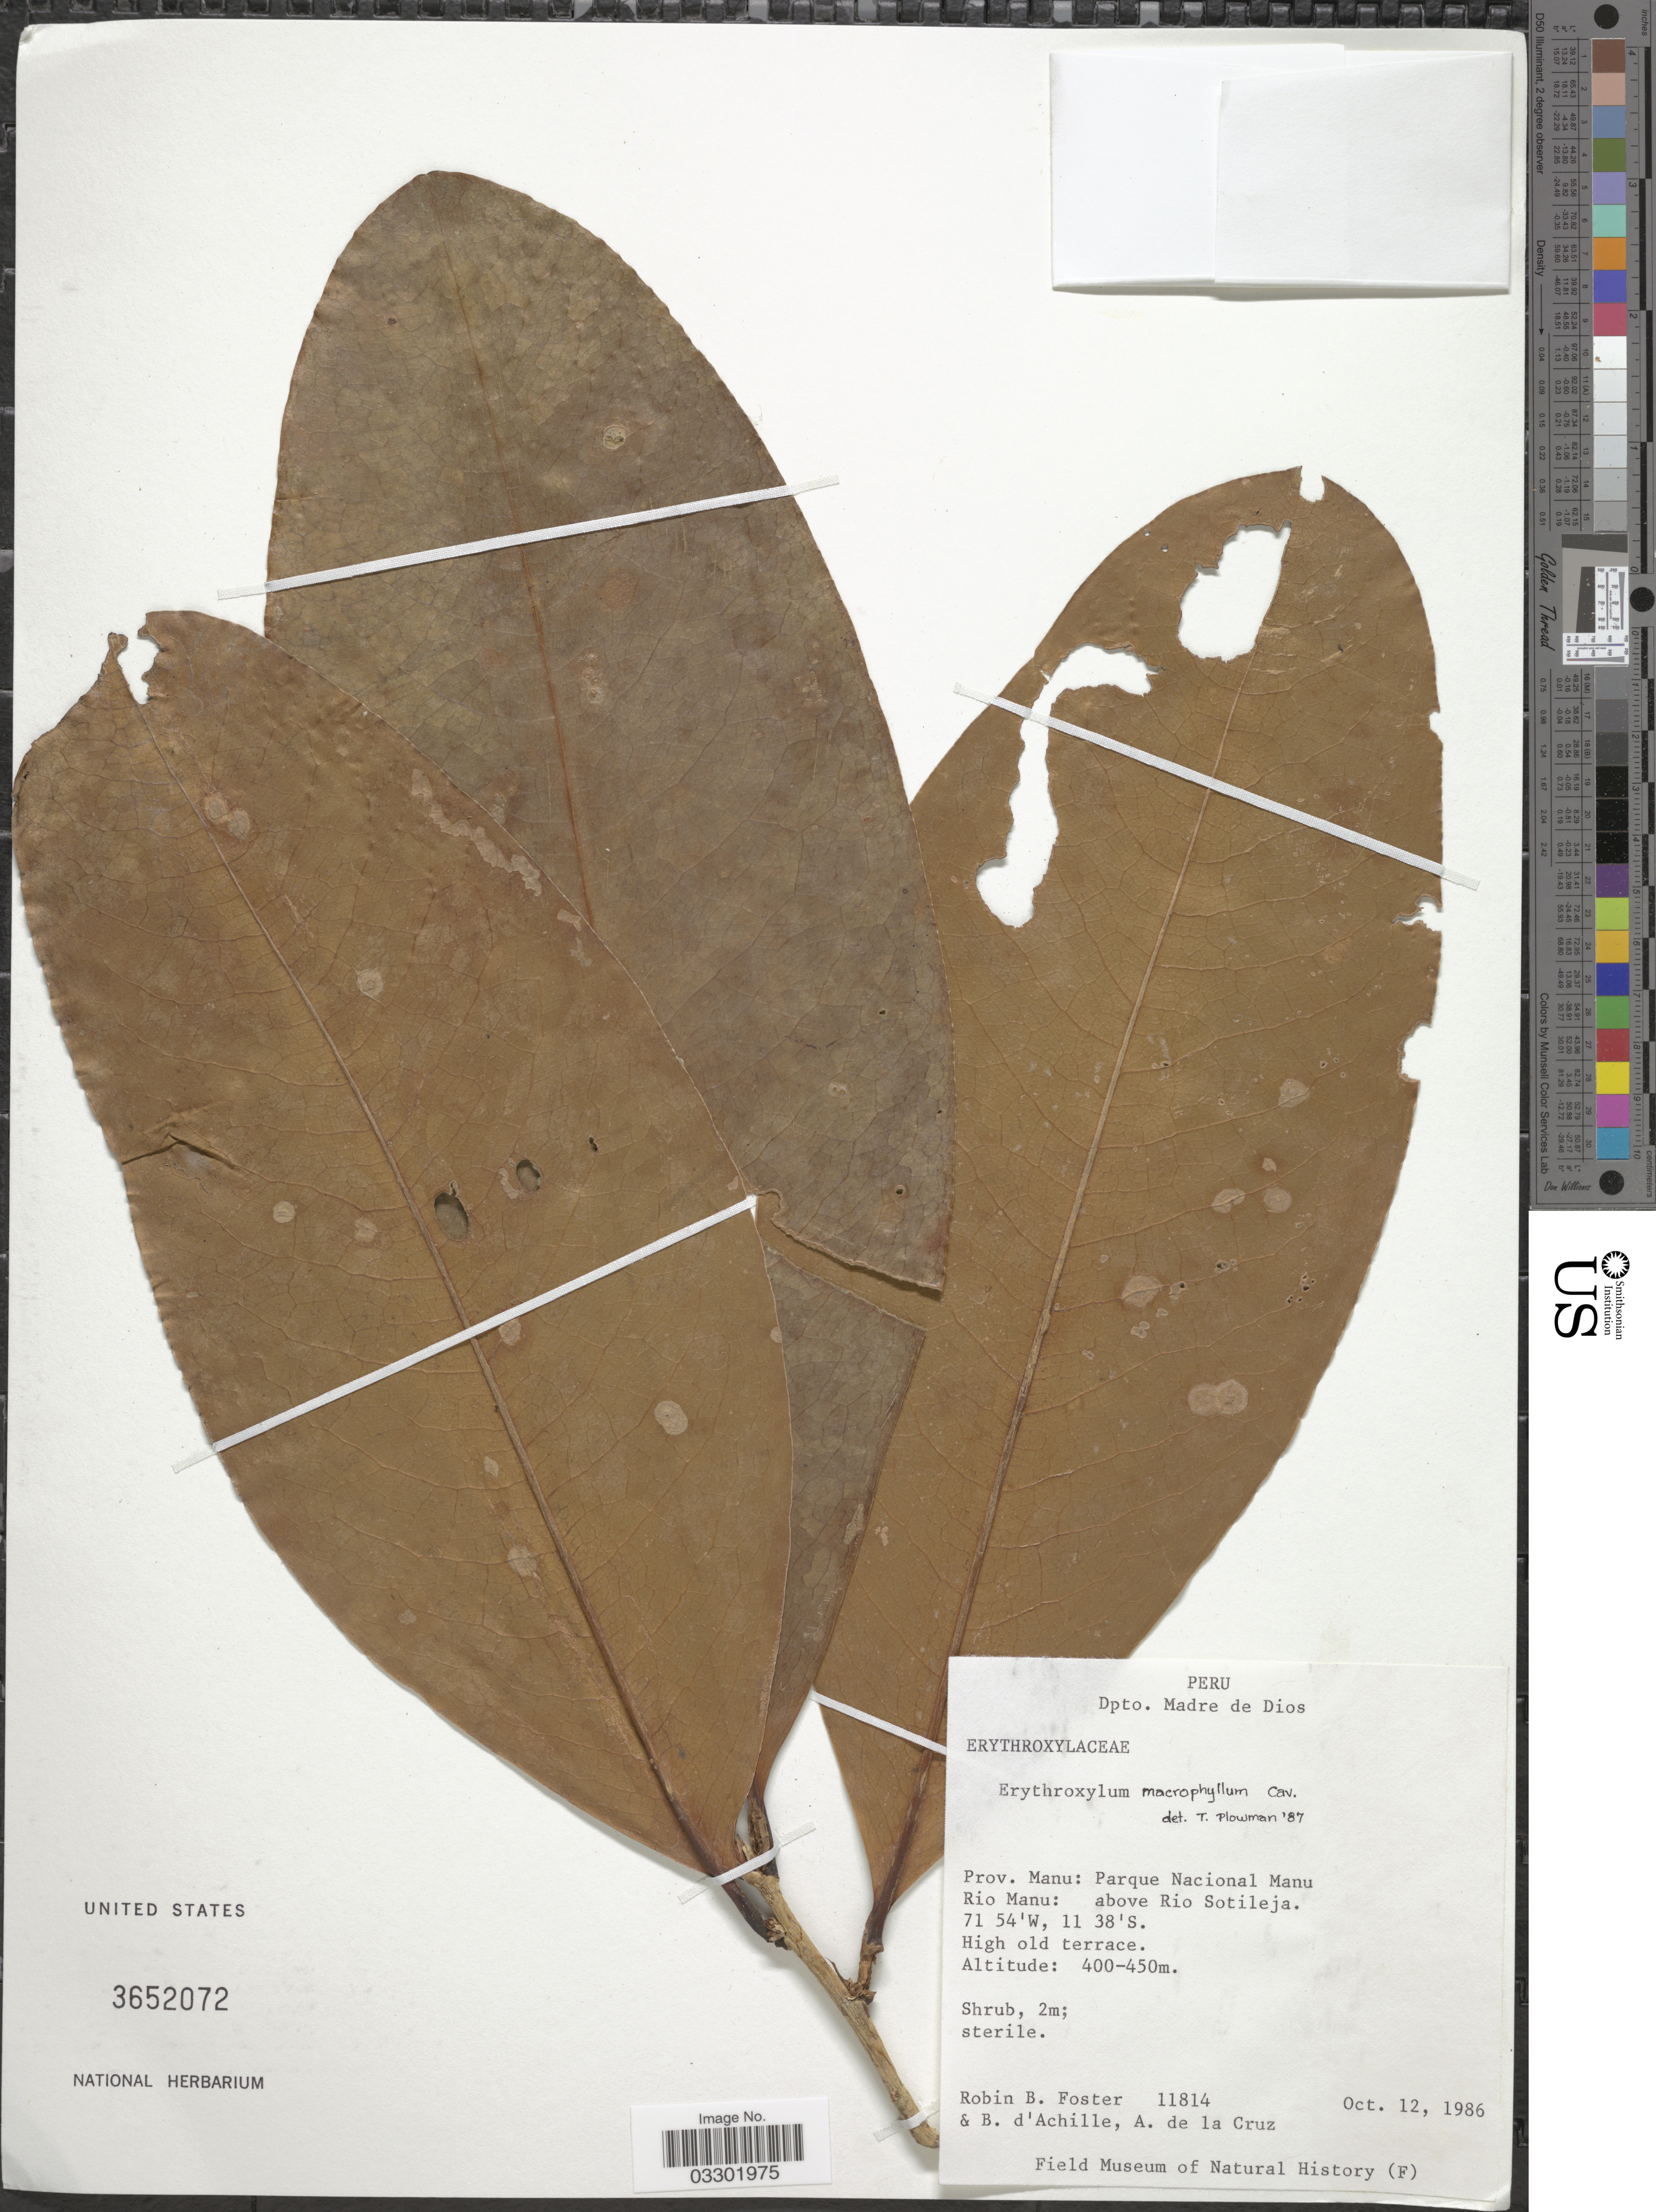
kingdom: Plantae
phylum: Tracheophyta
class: Magnoliopsida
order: Malpighiales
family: Erythroxylaceae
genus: Erythroxylum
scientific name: Erythroxylum macrophyllum var. macrophyllum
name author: Cav.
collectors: R. B. Foster, B. d'Achille & A. De la Cruz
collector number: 11814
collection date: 1986-10-12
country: Peru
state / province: Madre de Dios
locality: Dpto. Madre de Dios. Prov. Manu: Parque Nacional Manu. Rio Manu: above Rio Sotileja.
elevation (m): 400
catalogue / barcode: US 3652072